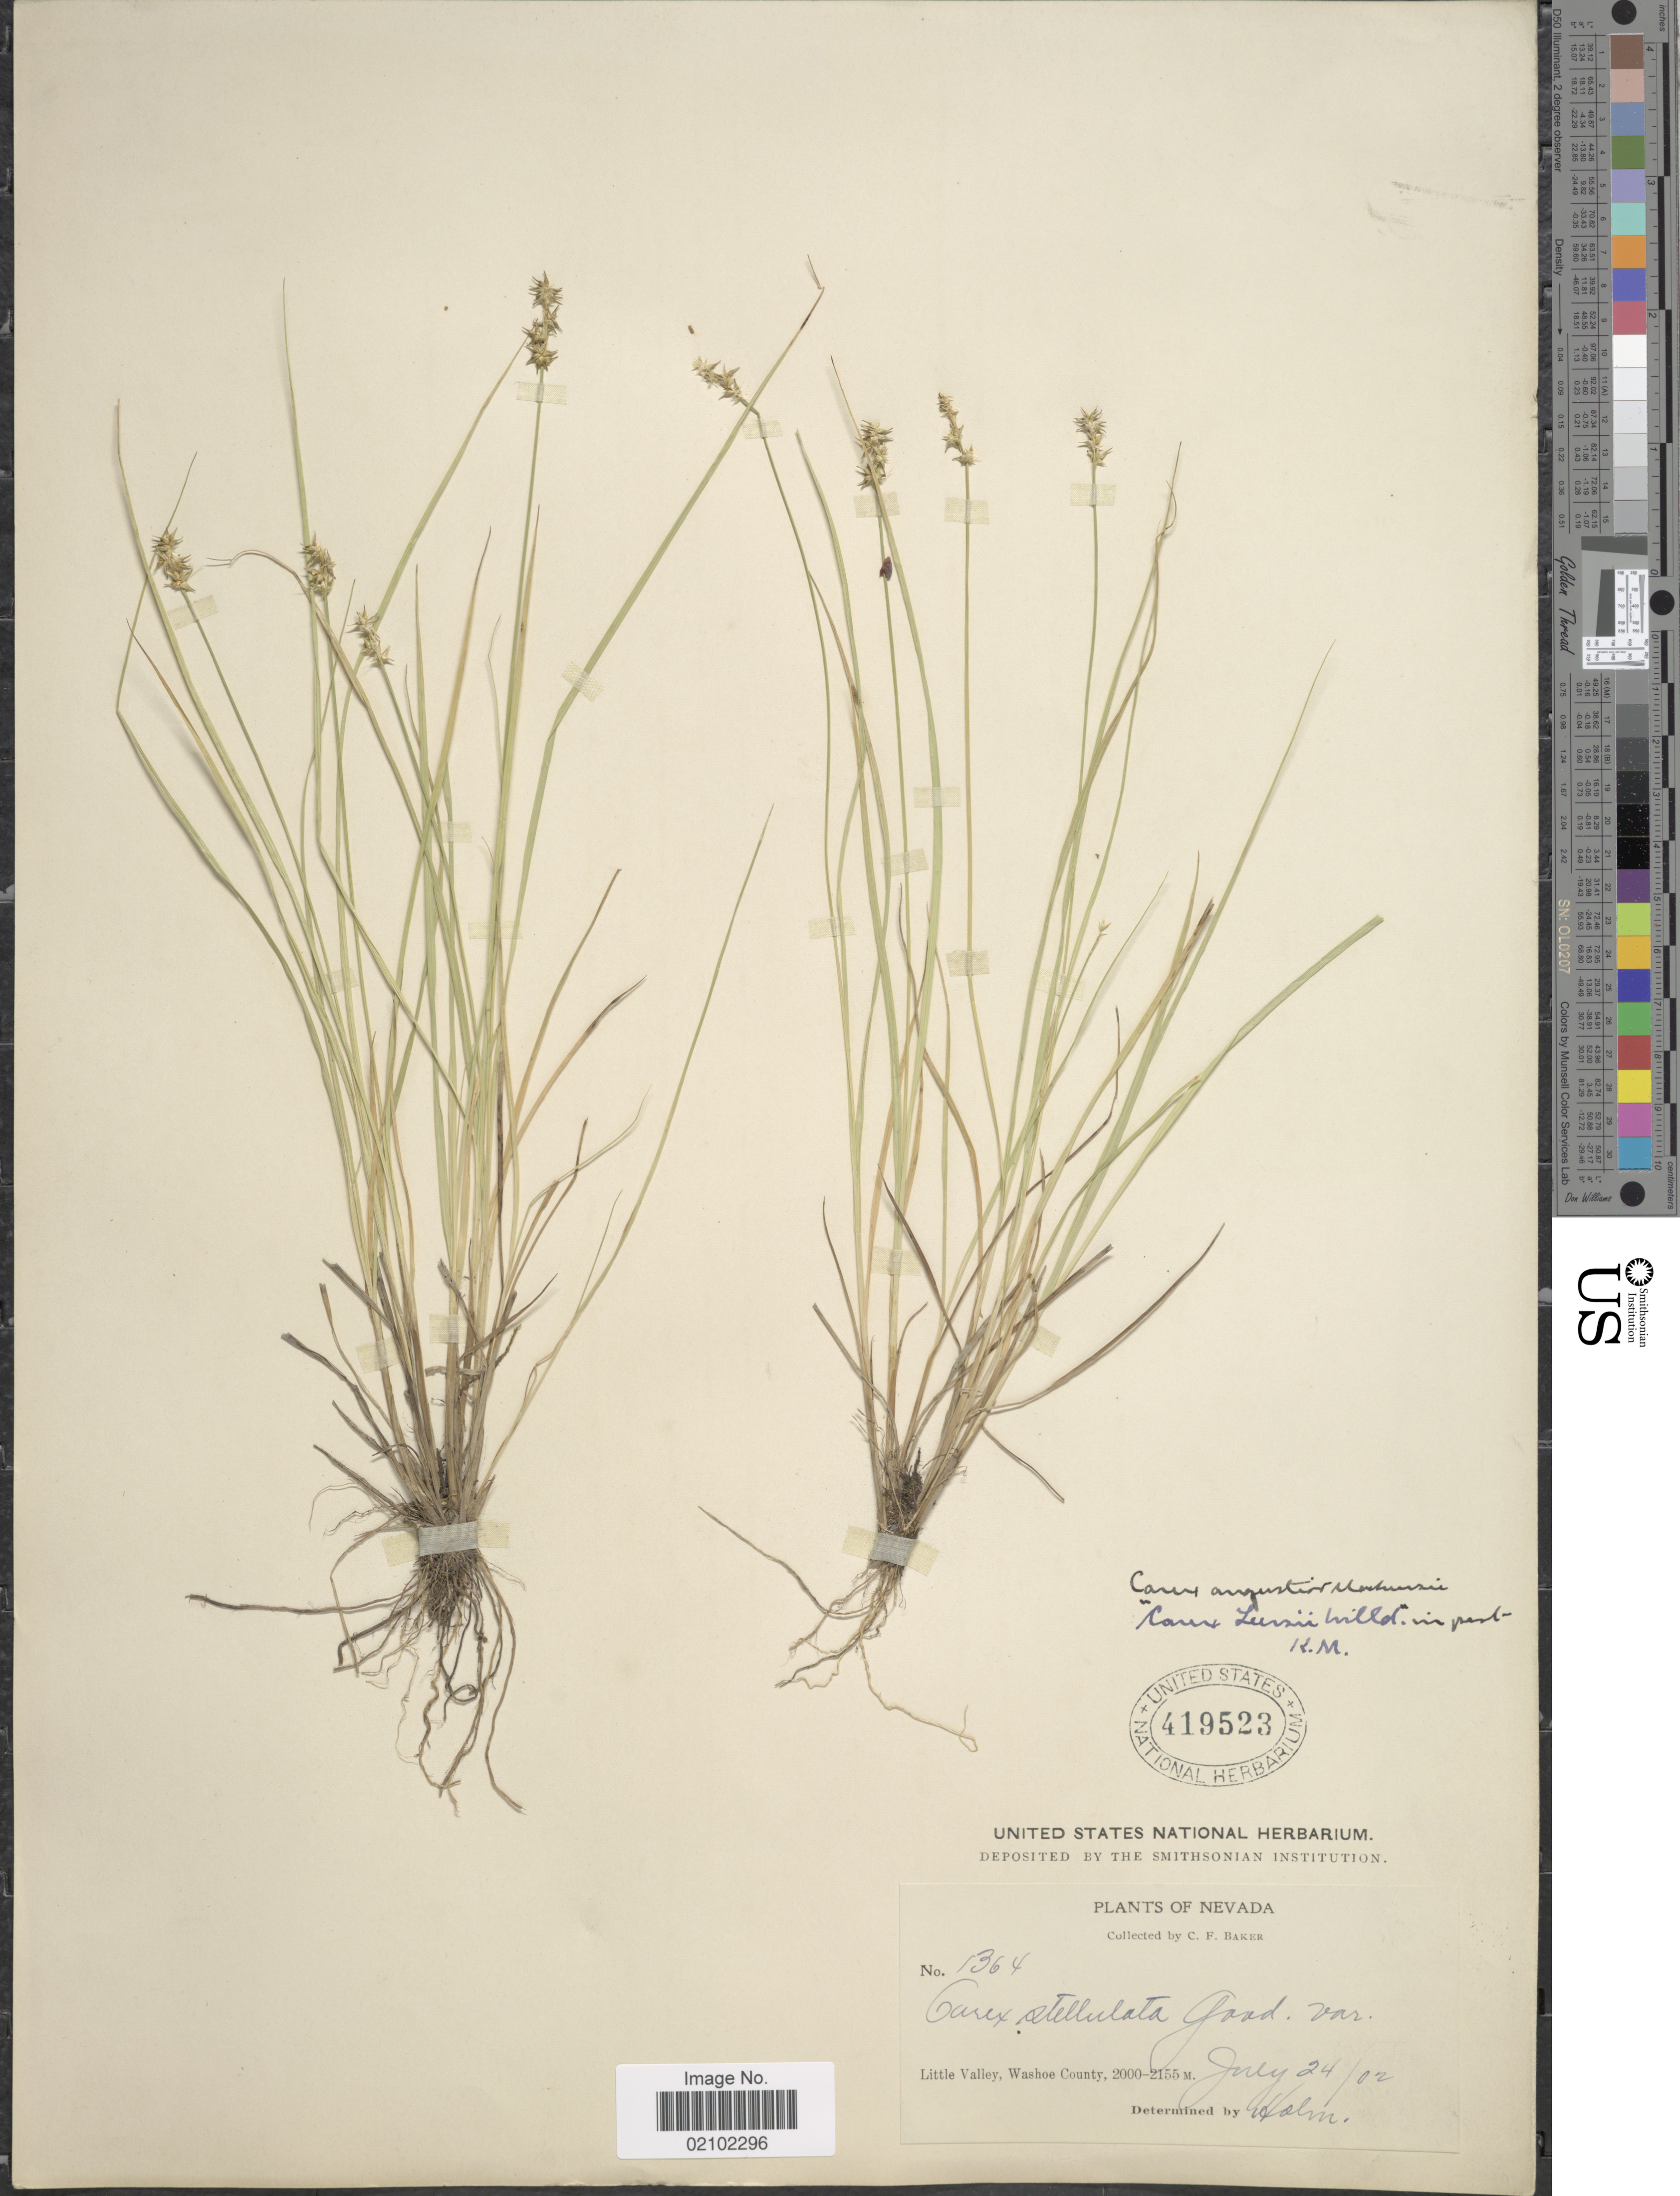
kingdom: Plantae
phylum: Tracheophyta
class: Liliopsida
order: Poales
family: Cyperaceae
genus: Carex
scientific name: Carex echinata subsp. echinata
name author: Murray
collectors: C. F. Baker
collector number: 1364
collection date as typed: Transcribed d/m/y: 24/7/2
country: United States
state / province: Nevada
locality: Little Valley, Washoe County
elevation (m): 2000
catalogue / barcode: US 419523